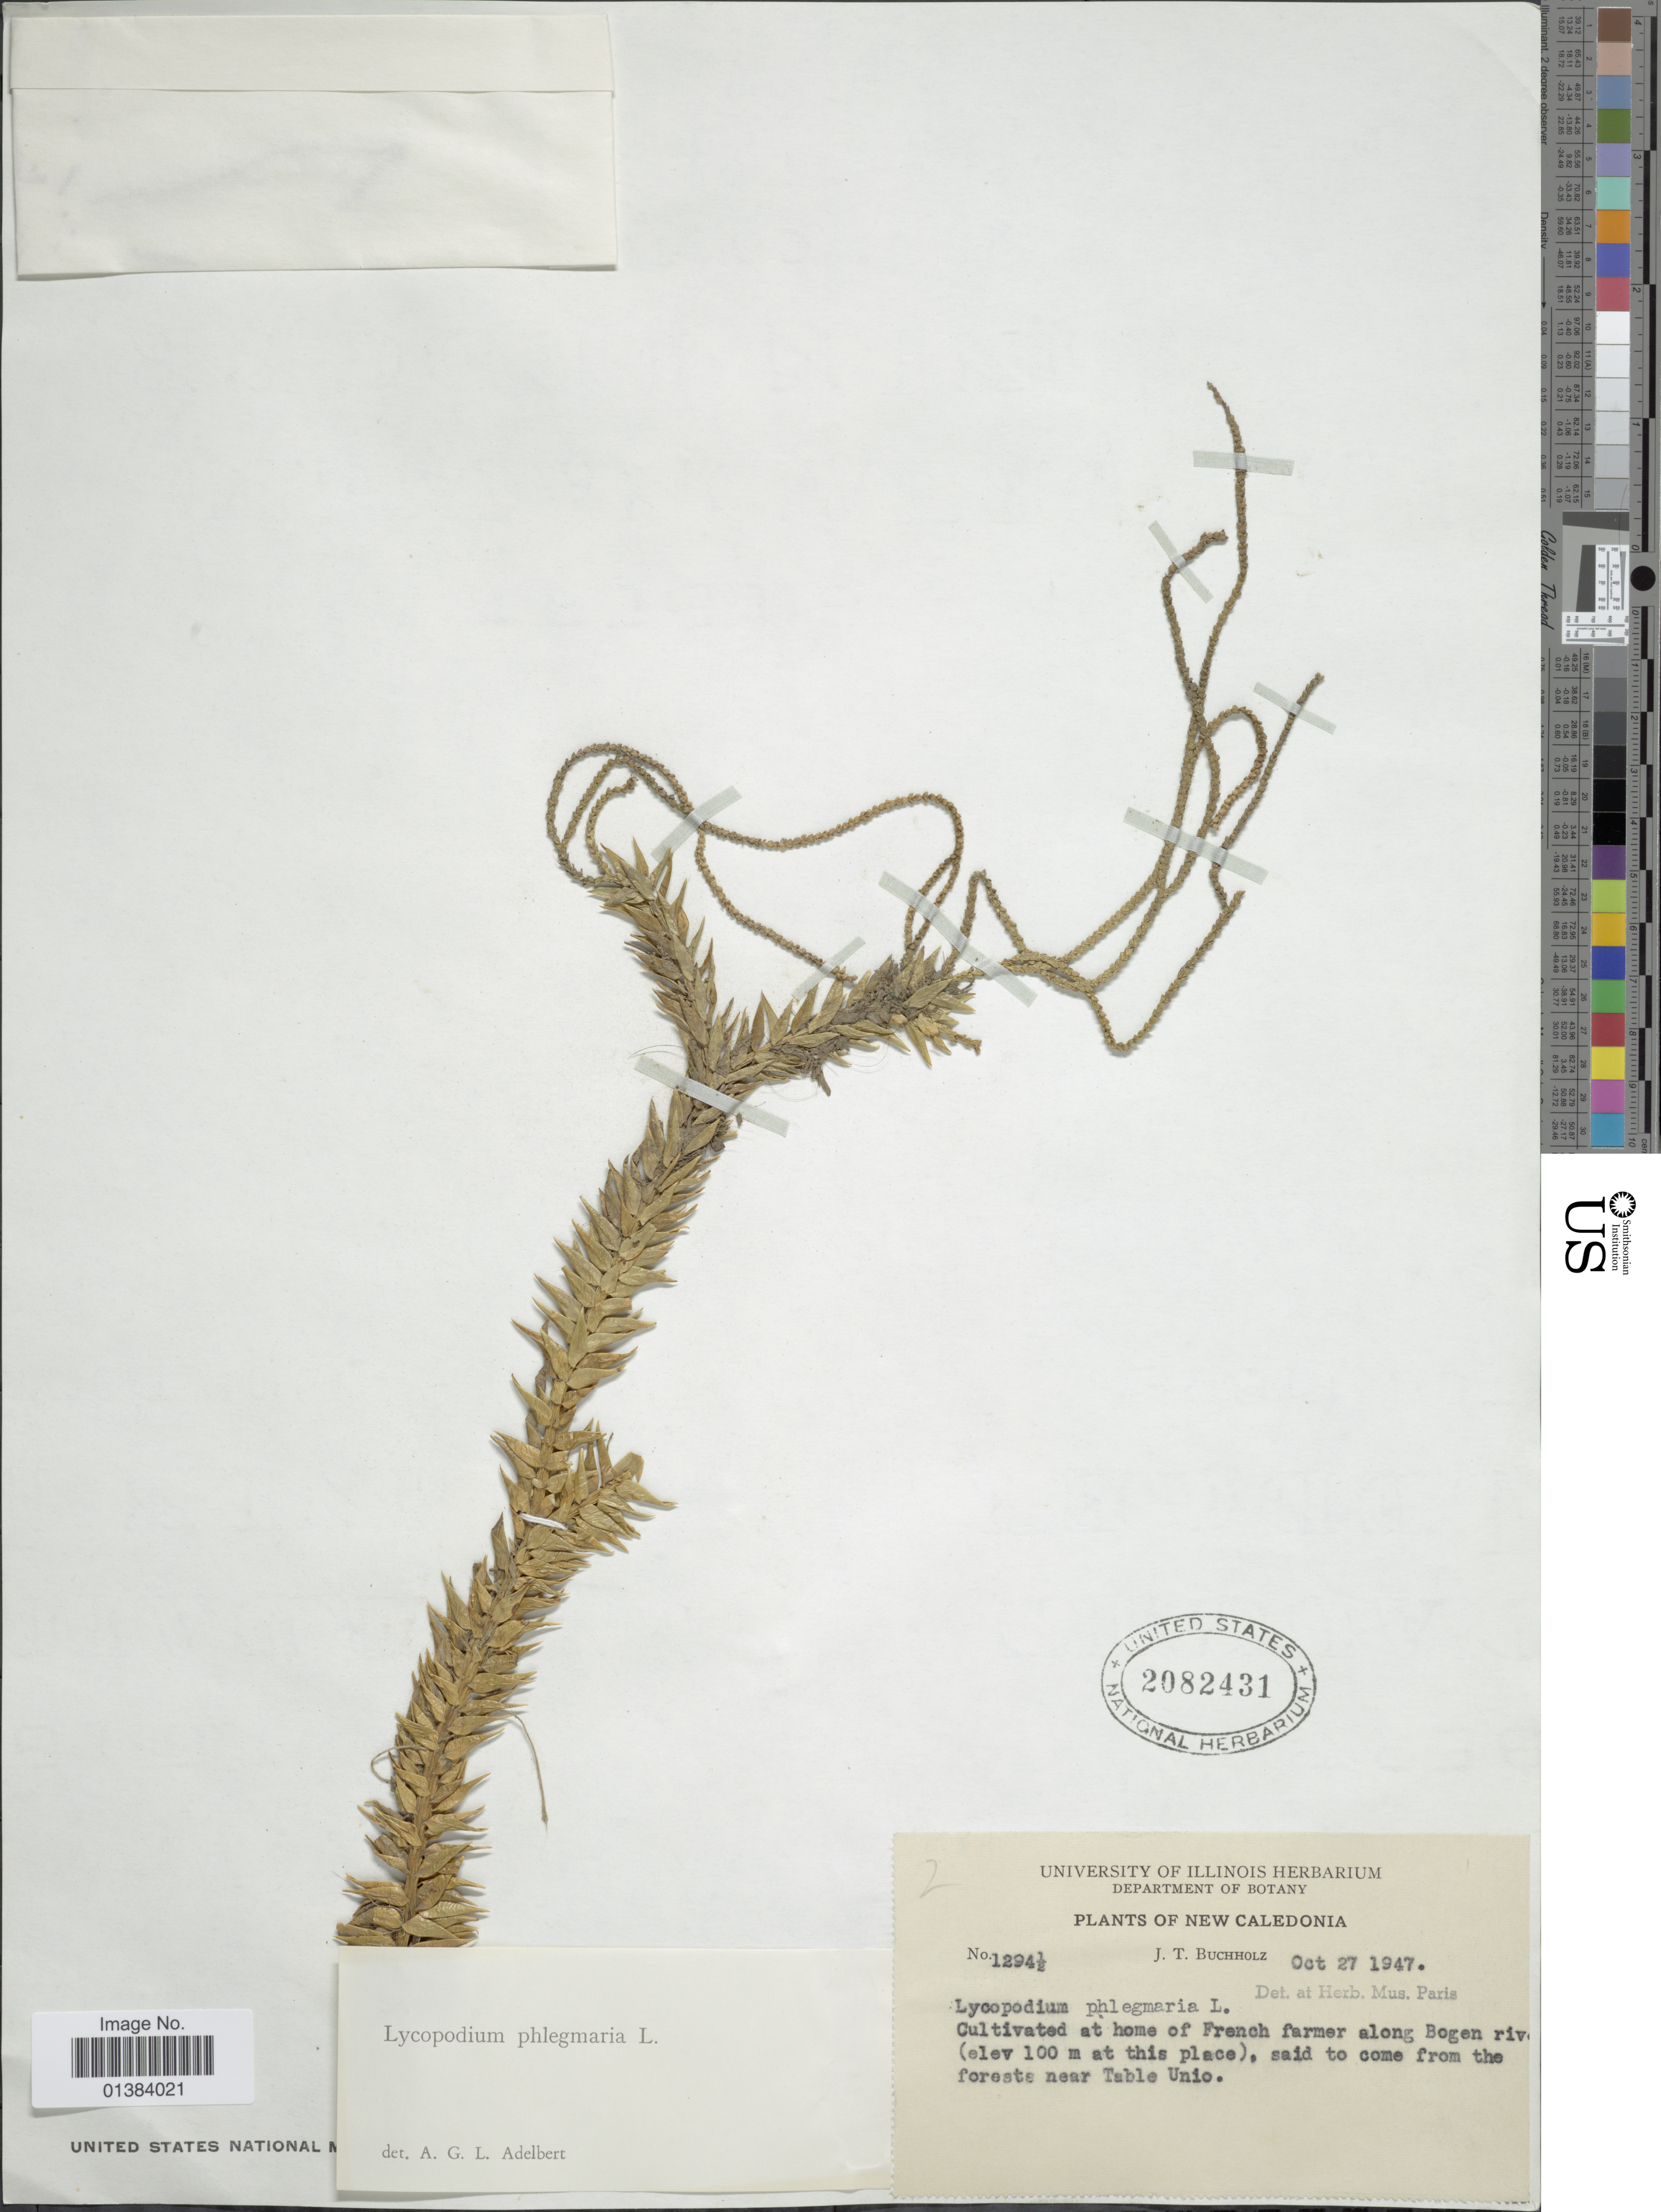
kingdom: Plantae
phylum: Tracheophyta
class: Lycopodiopsida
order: Lycopodiales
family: Lycopodiaceae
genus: Phlegmariurus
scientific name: Phlegmariurus mirabilis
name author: (Willd.) A. R. Field & Testo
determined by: Field, A. R.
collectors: J. T. Buchholz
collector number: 1294½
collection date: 1947-10-27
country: New Caledonia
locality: Cultivated at home of French farmer along Bogen river, said to come from the forests near Table Unio.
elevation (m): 100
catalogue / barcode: US 2082431